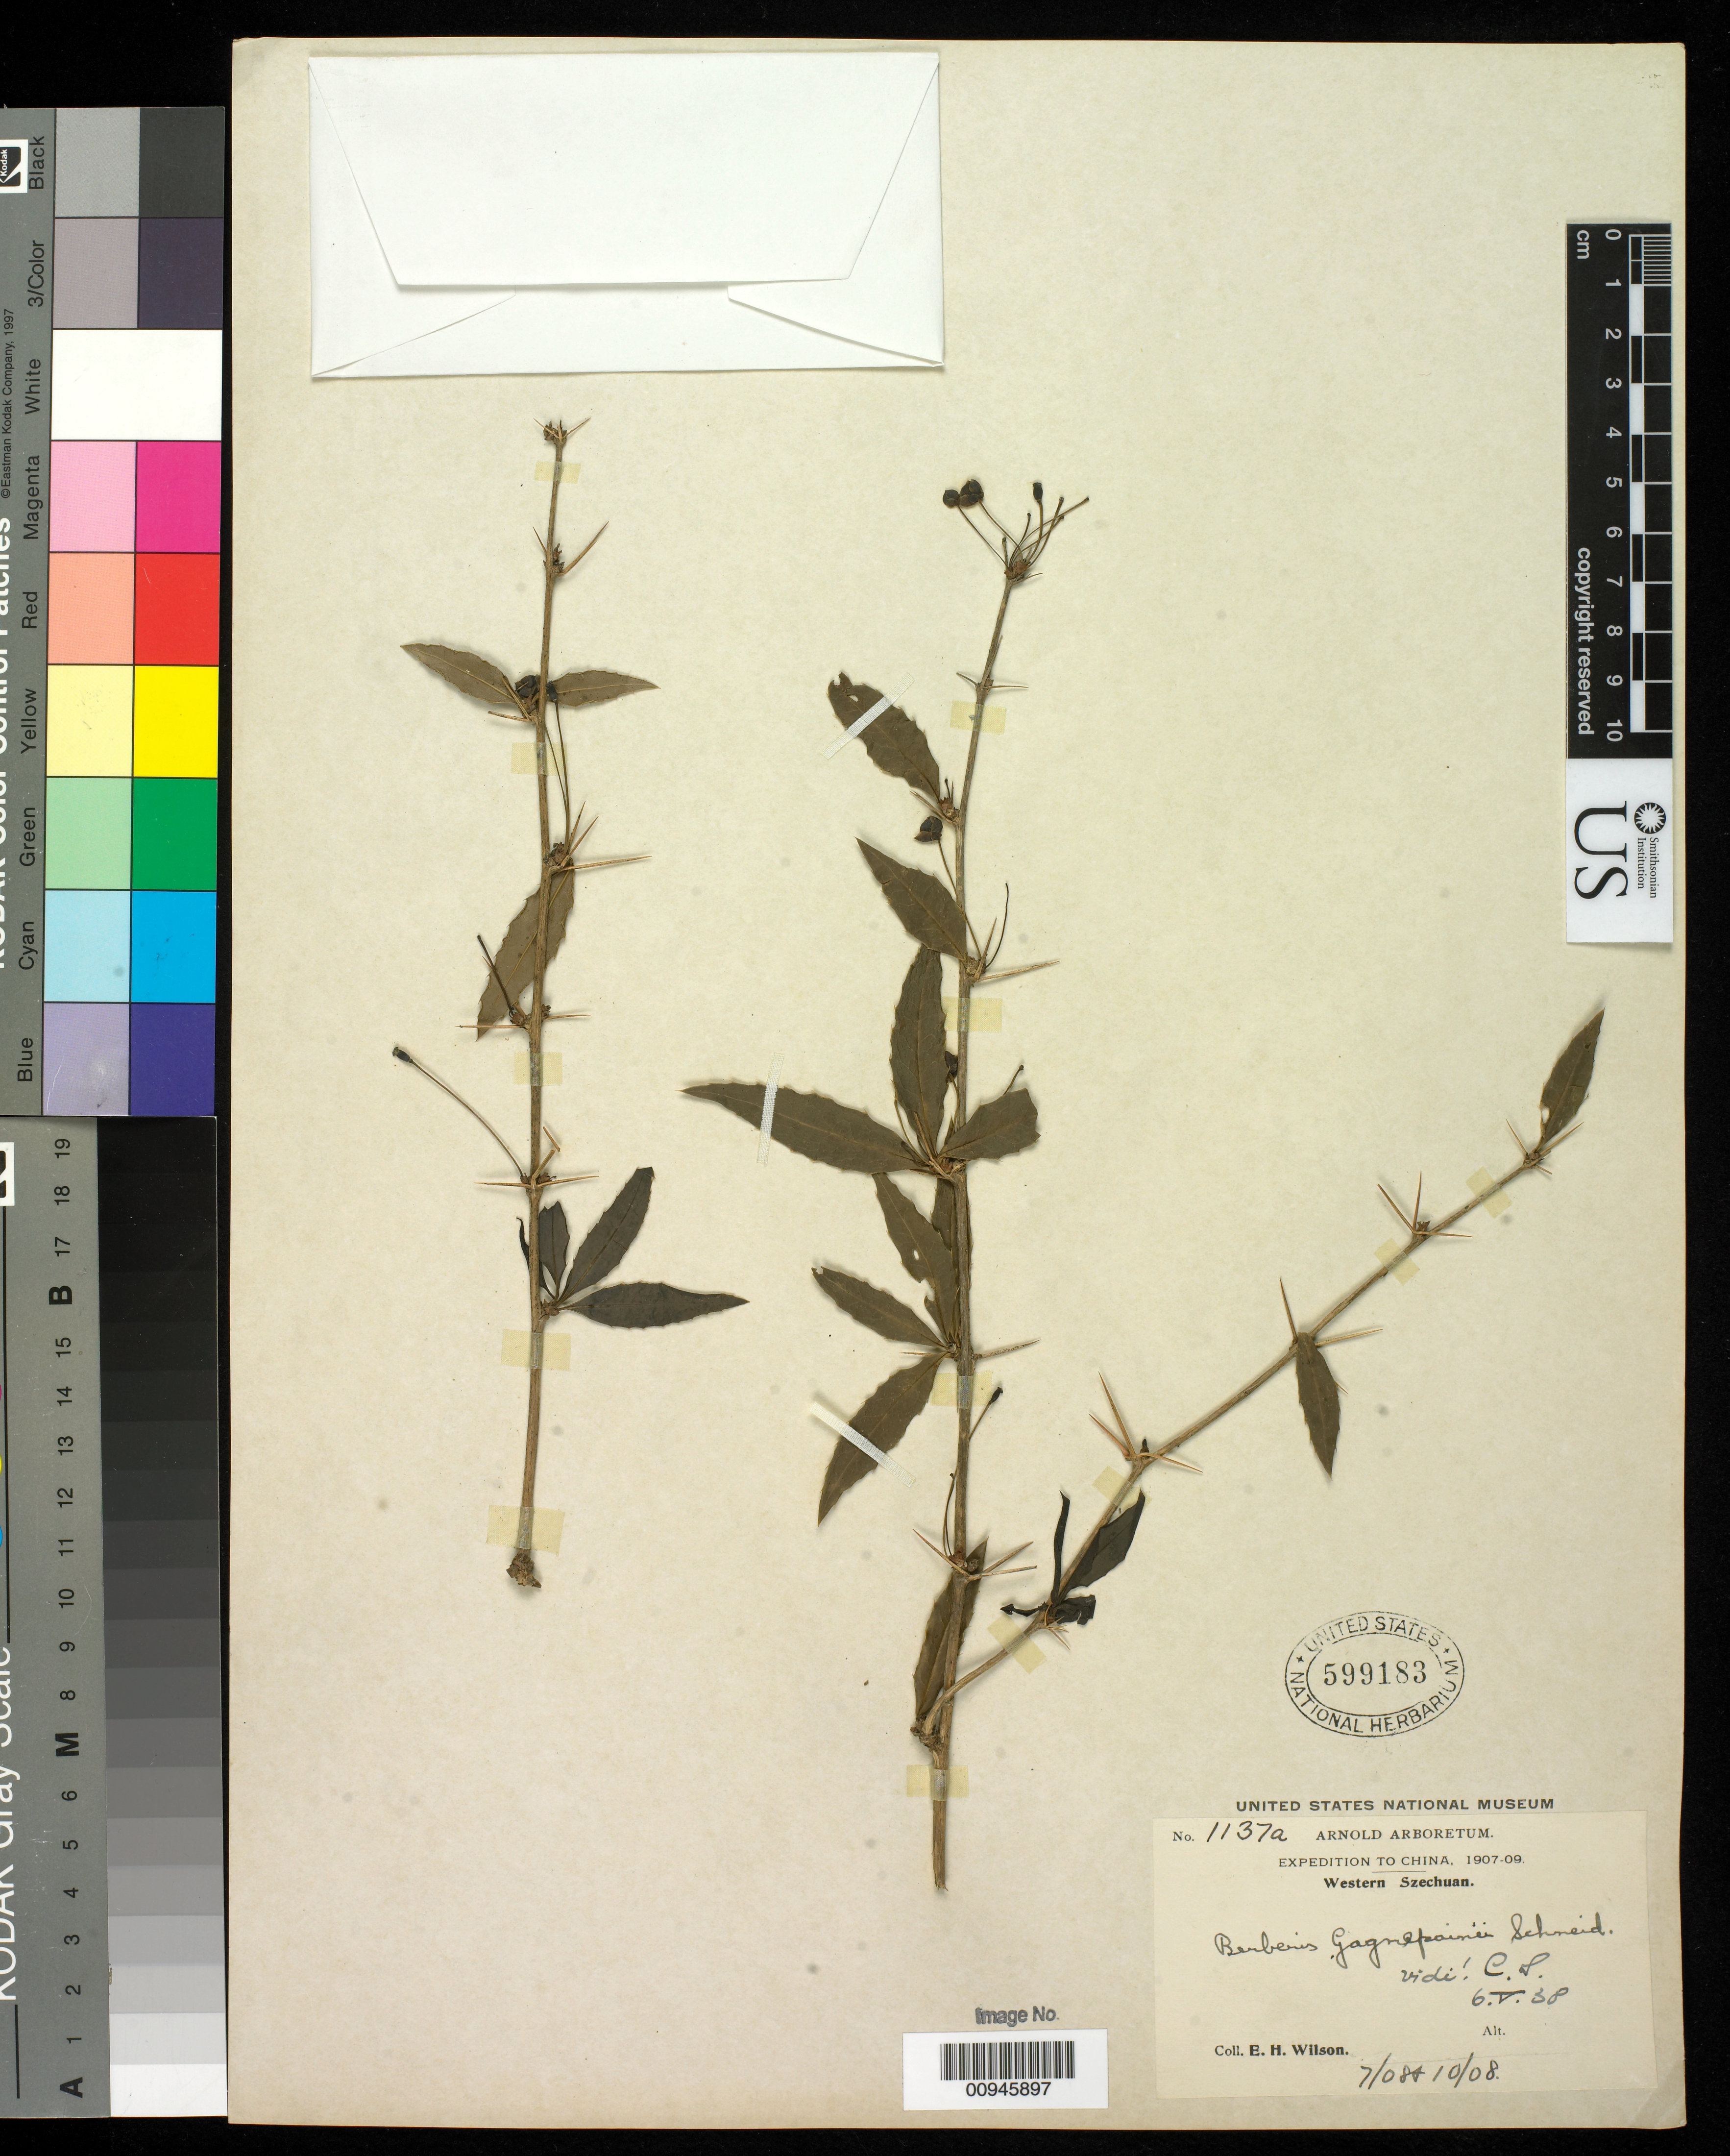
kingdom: Plantae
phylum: Tracheophyta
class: Magnoliopsida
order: Ranunculales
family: Berberidaceae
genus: Berberis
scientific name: Berberis gagnepainii var. filipes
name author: Ahrendt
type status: Syntype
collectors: E. H. Wilson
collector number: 1137a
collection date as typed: Jul 1908 and -- Oct 1908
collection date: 1908-07,1908-10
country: China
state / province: Sichuan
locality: Western Szechuan.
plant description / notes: Sheet is mounted with 2 specimens apparently collected on 2 different dates, corresponding to dates cited in protologue.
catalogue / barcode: US 599183